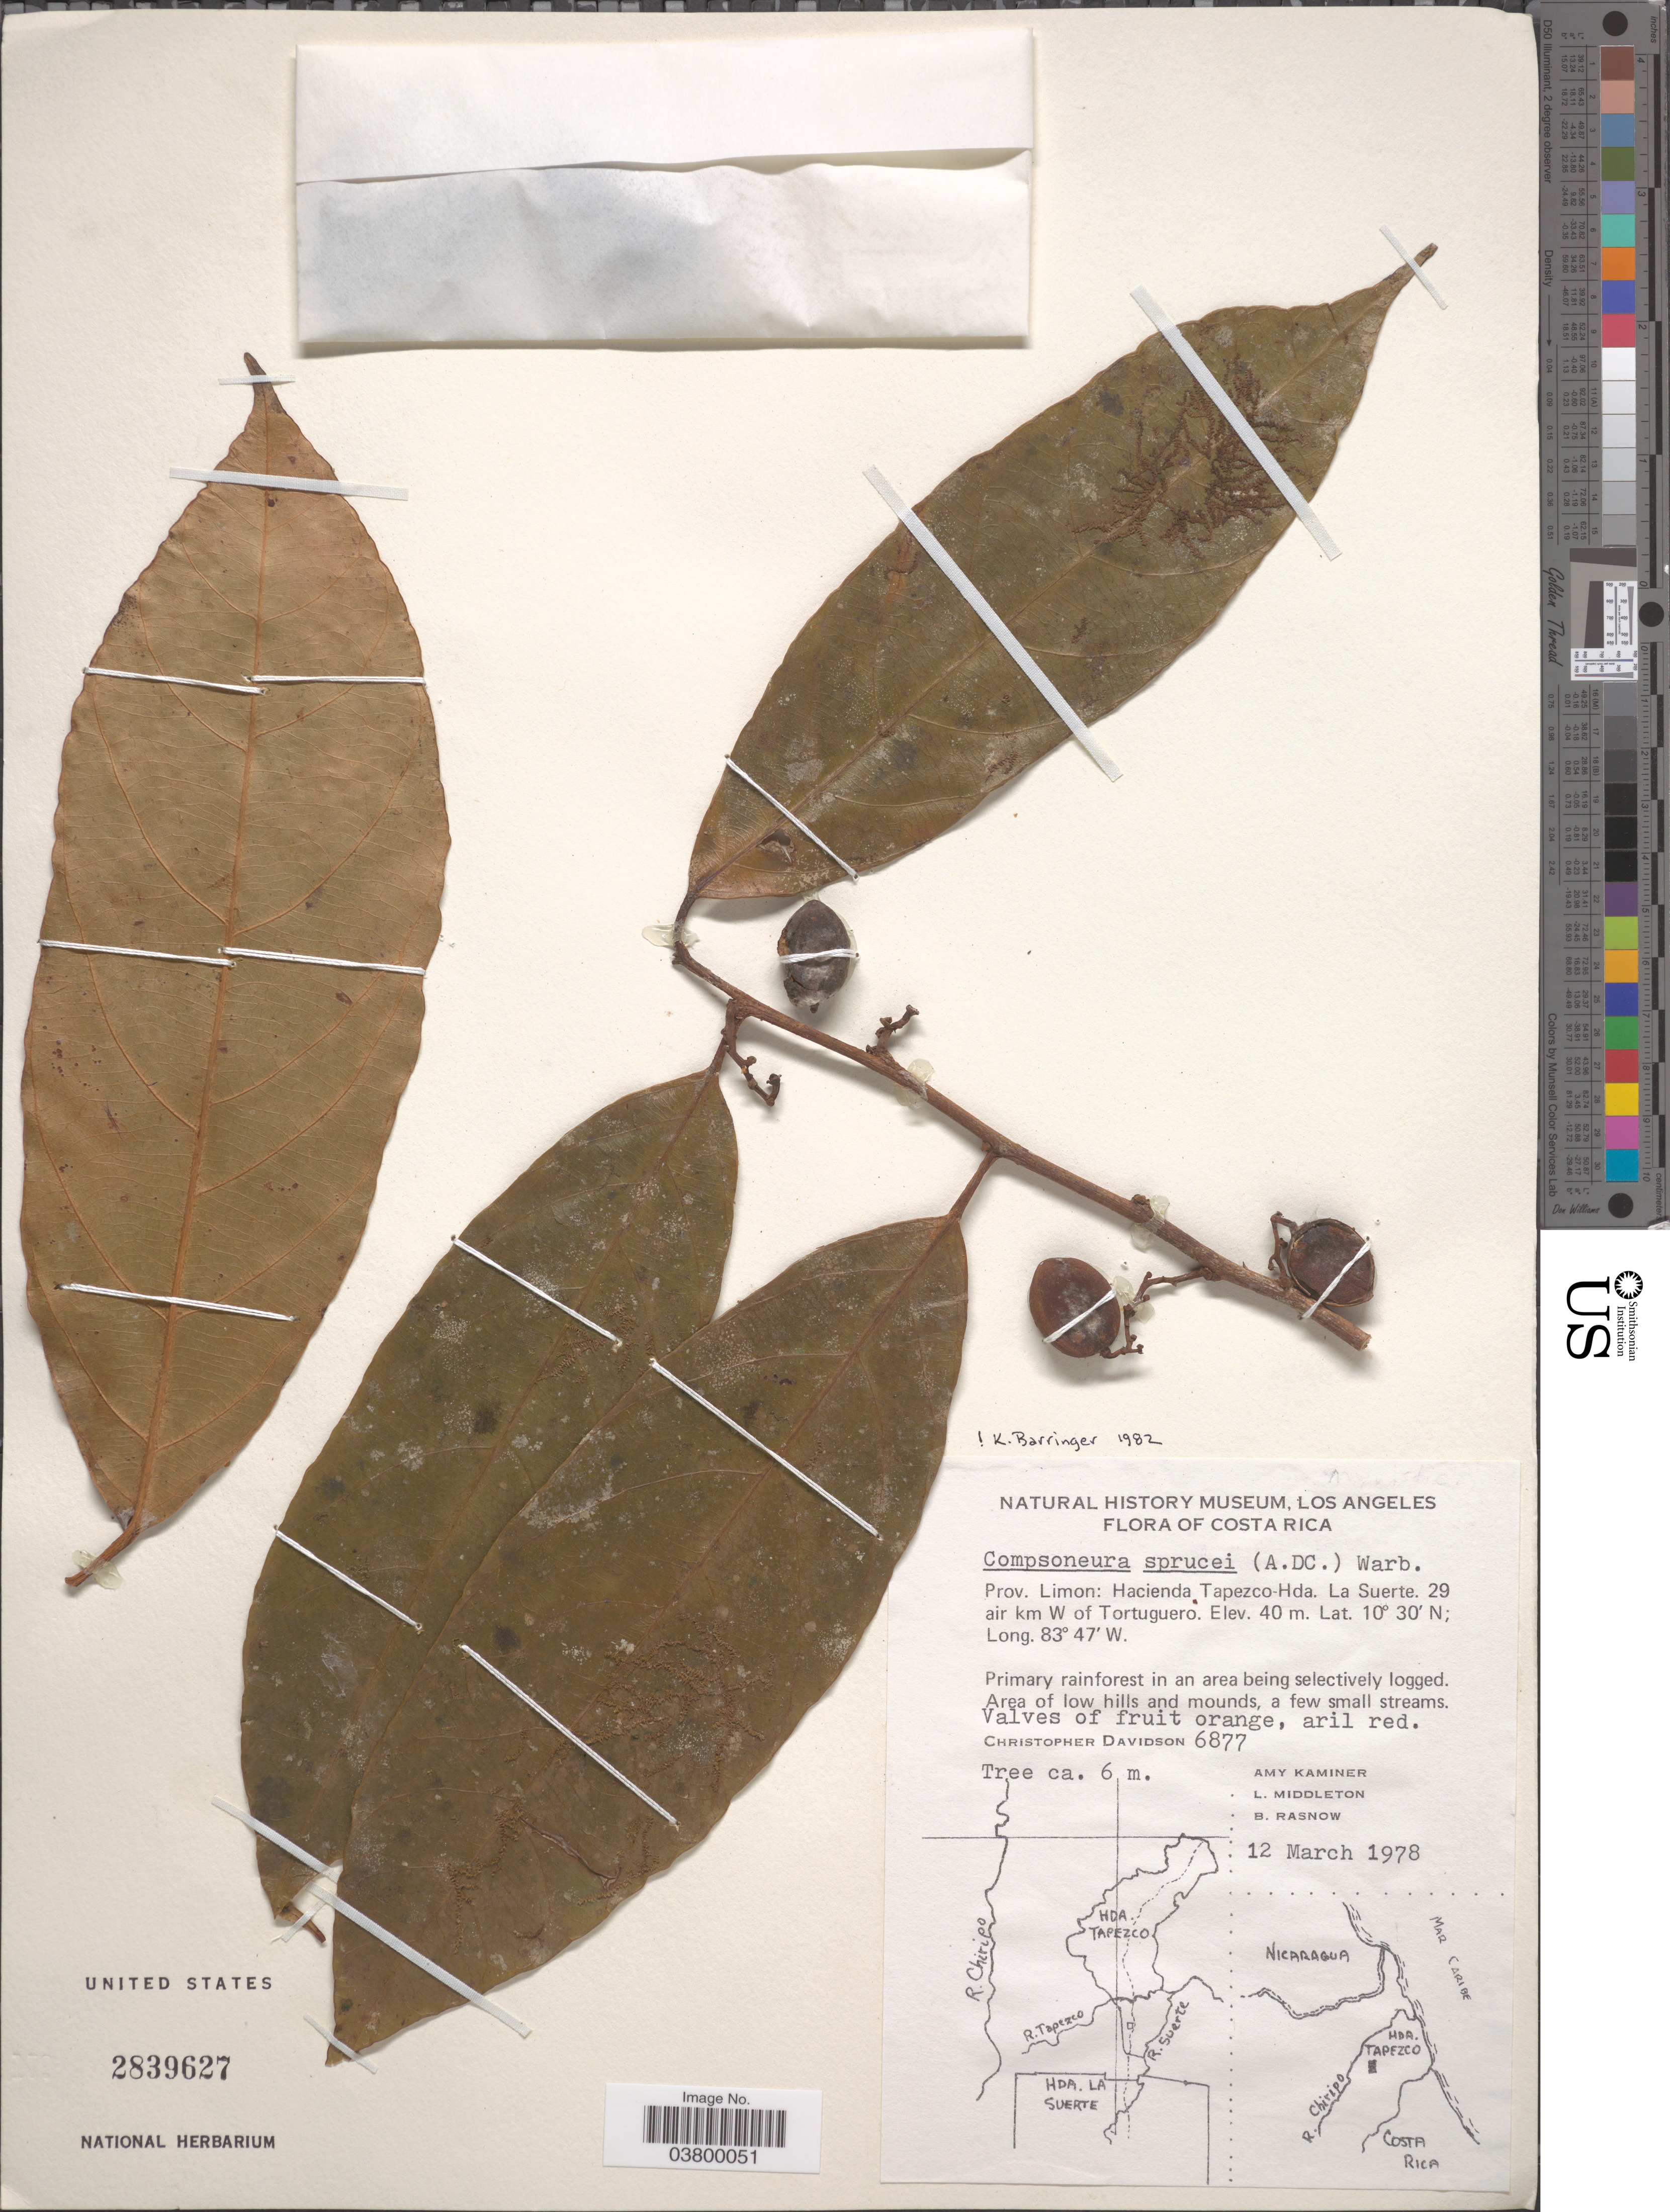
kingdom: Plantae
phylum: Tracheophyta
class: Magnoliopsida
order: Magnoliales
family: Myristicaceae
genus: Compsoneura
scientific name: Compsoneura sprucei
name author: (A. DC.) Warb.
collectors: C. Davidson, A. Kaminer, L. Middleton & B. Rasnow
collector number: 6877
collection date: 1978-03-12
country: Costa Rica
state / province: Limón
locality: Hacienda Tapezco-Hda. La Suerte. 29 air km W of Tortuguero.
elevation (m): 40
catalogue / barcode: US 2839627